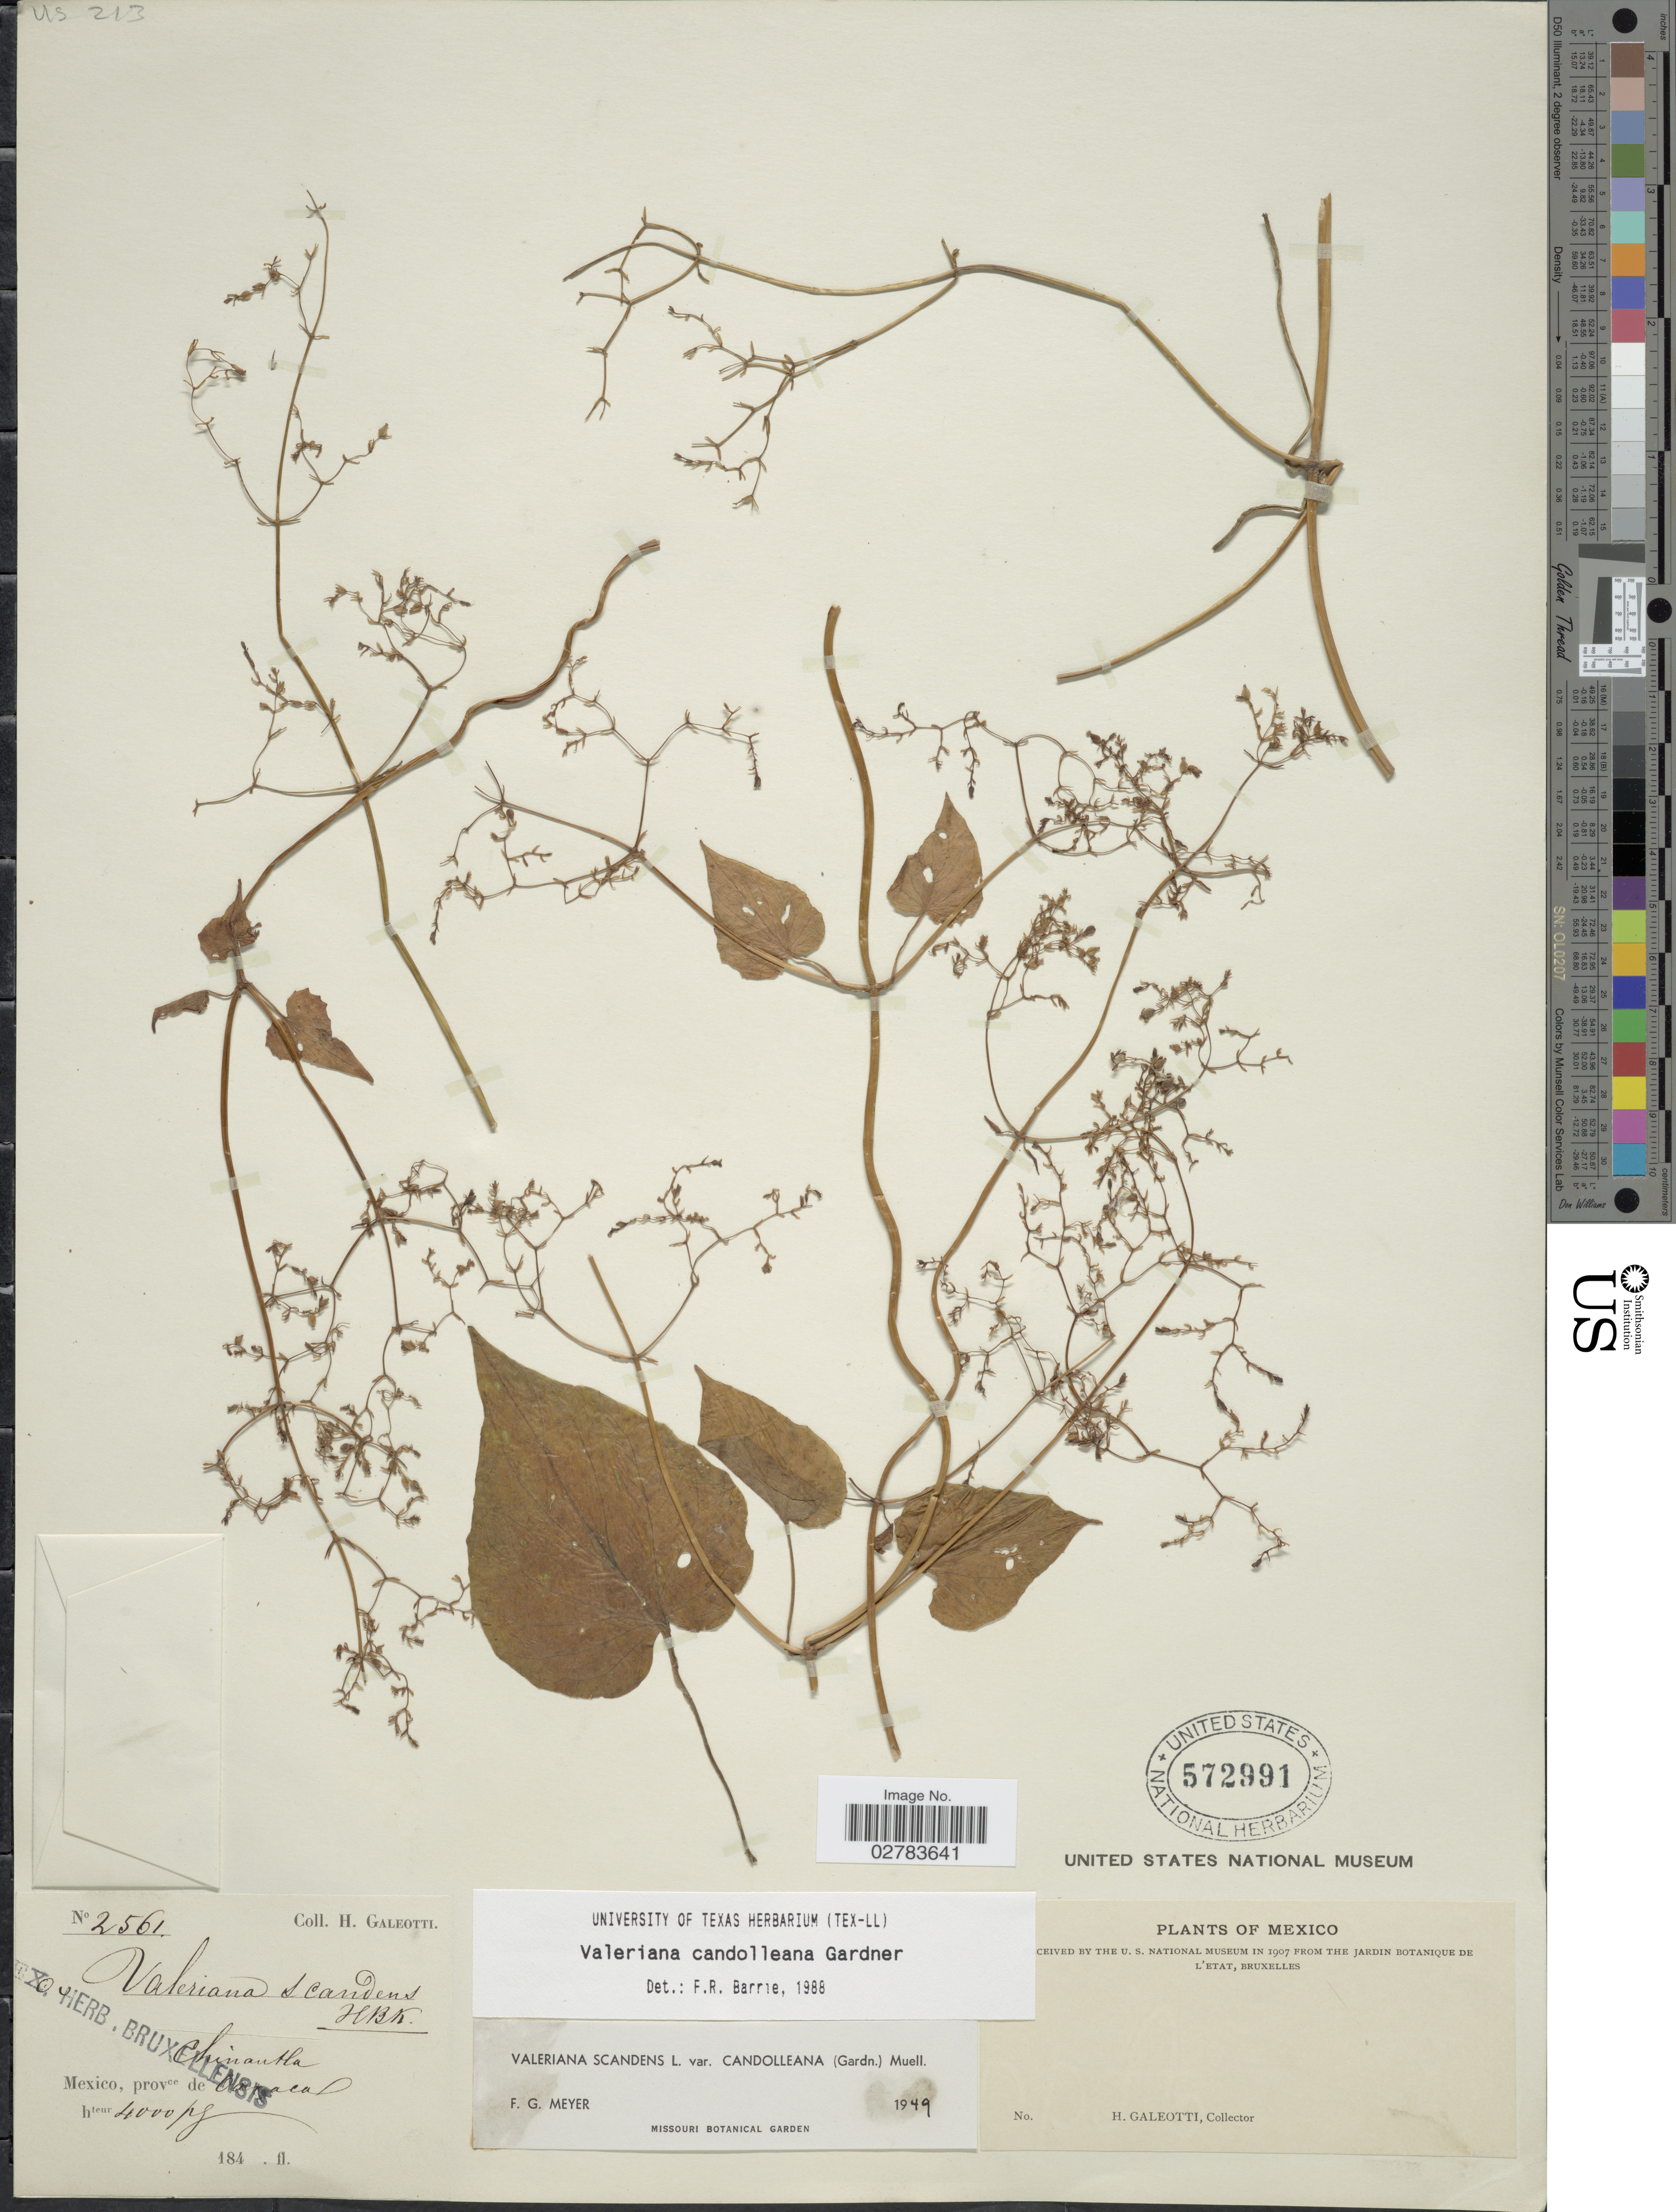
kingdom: Plantae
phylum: Tracheophyta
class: Magnoliopsida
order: Dipsacales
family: Caprifoliaceae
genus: Valeriana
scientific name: Valeriana candolleana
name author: Gardner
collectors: H. G. Galeotti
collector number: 2561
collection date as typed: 184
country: Mexico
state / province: Oaxaca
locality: Chinantla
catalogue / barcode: US 572991